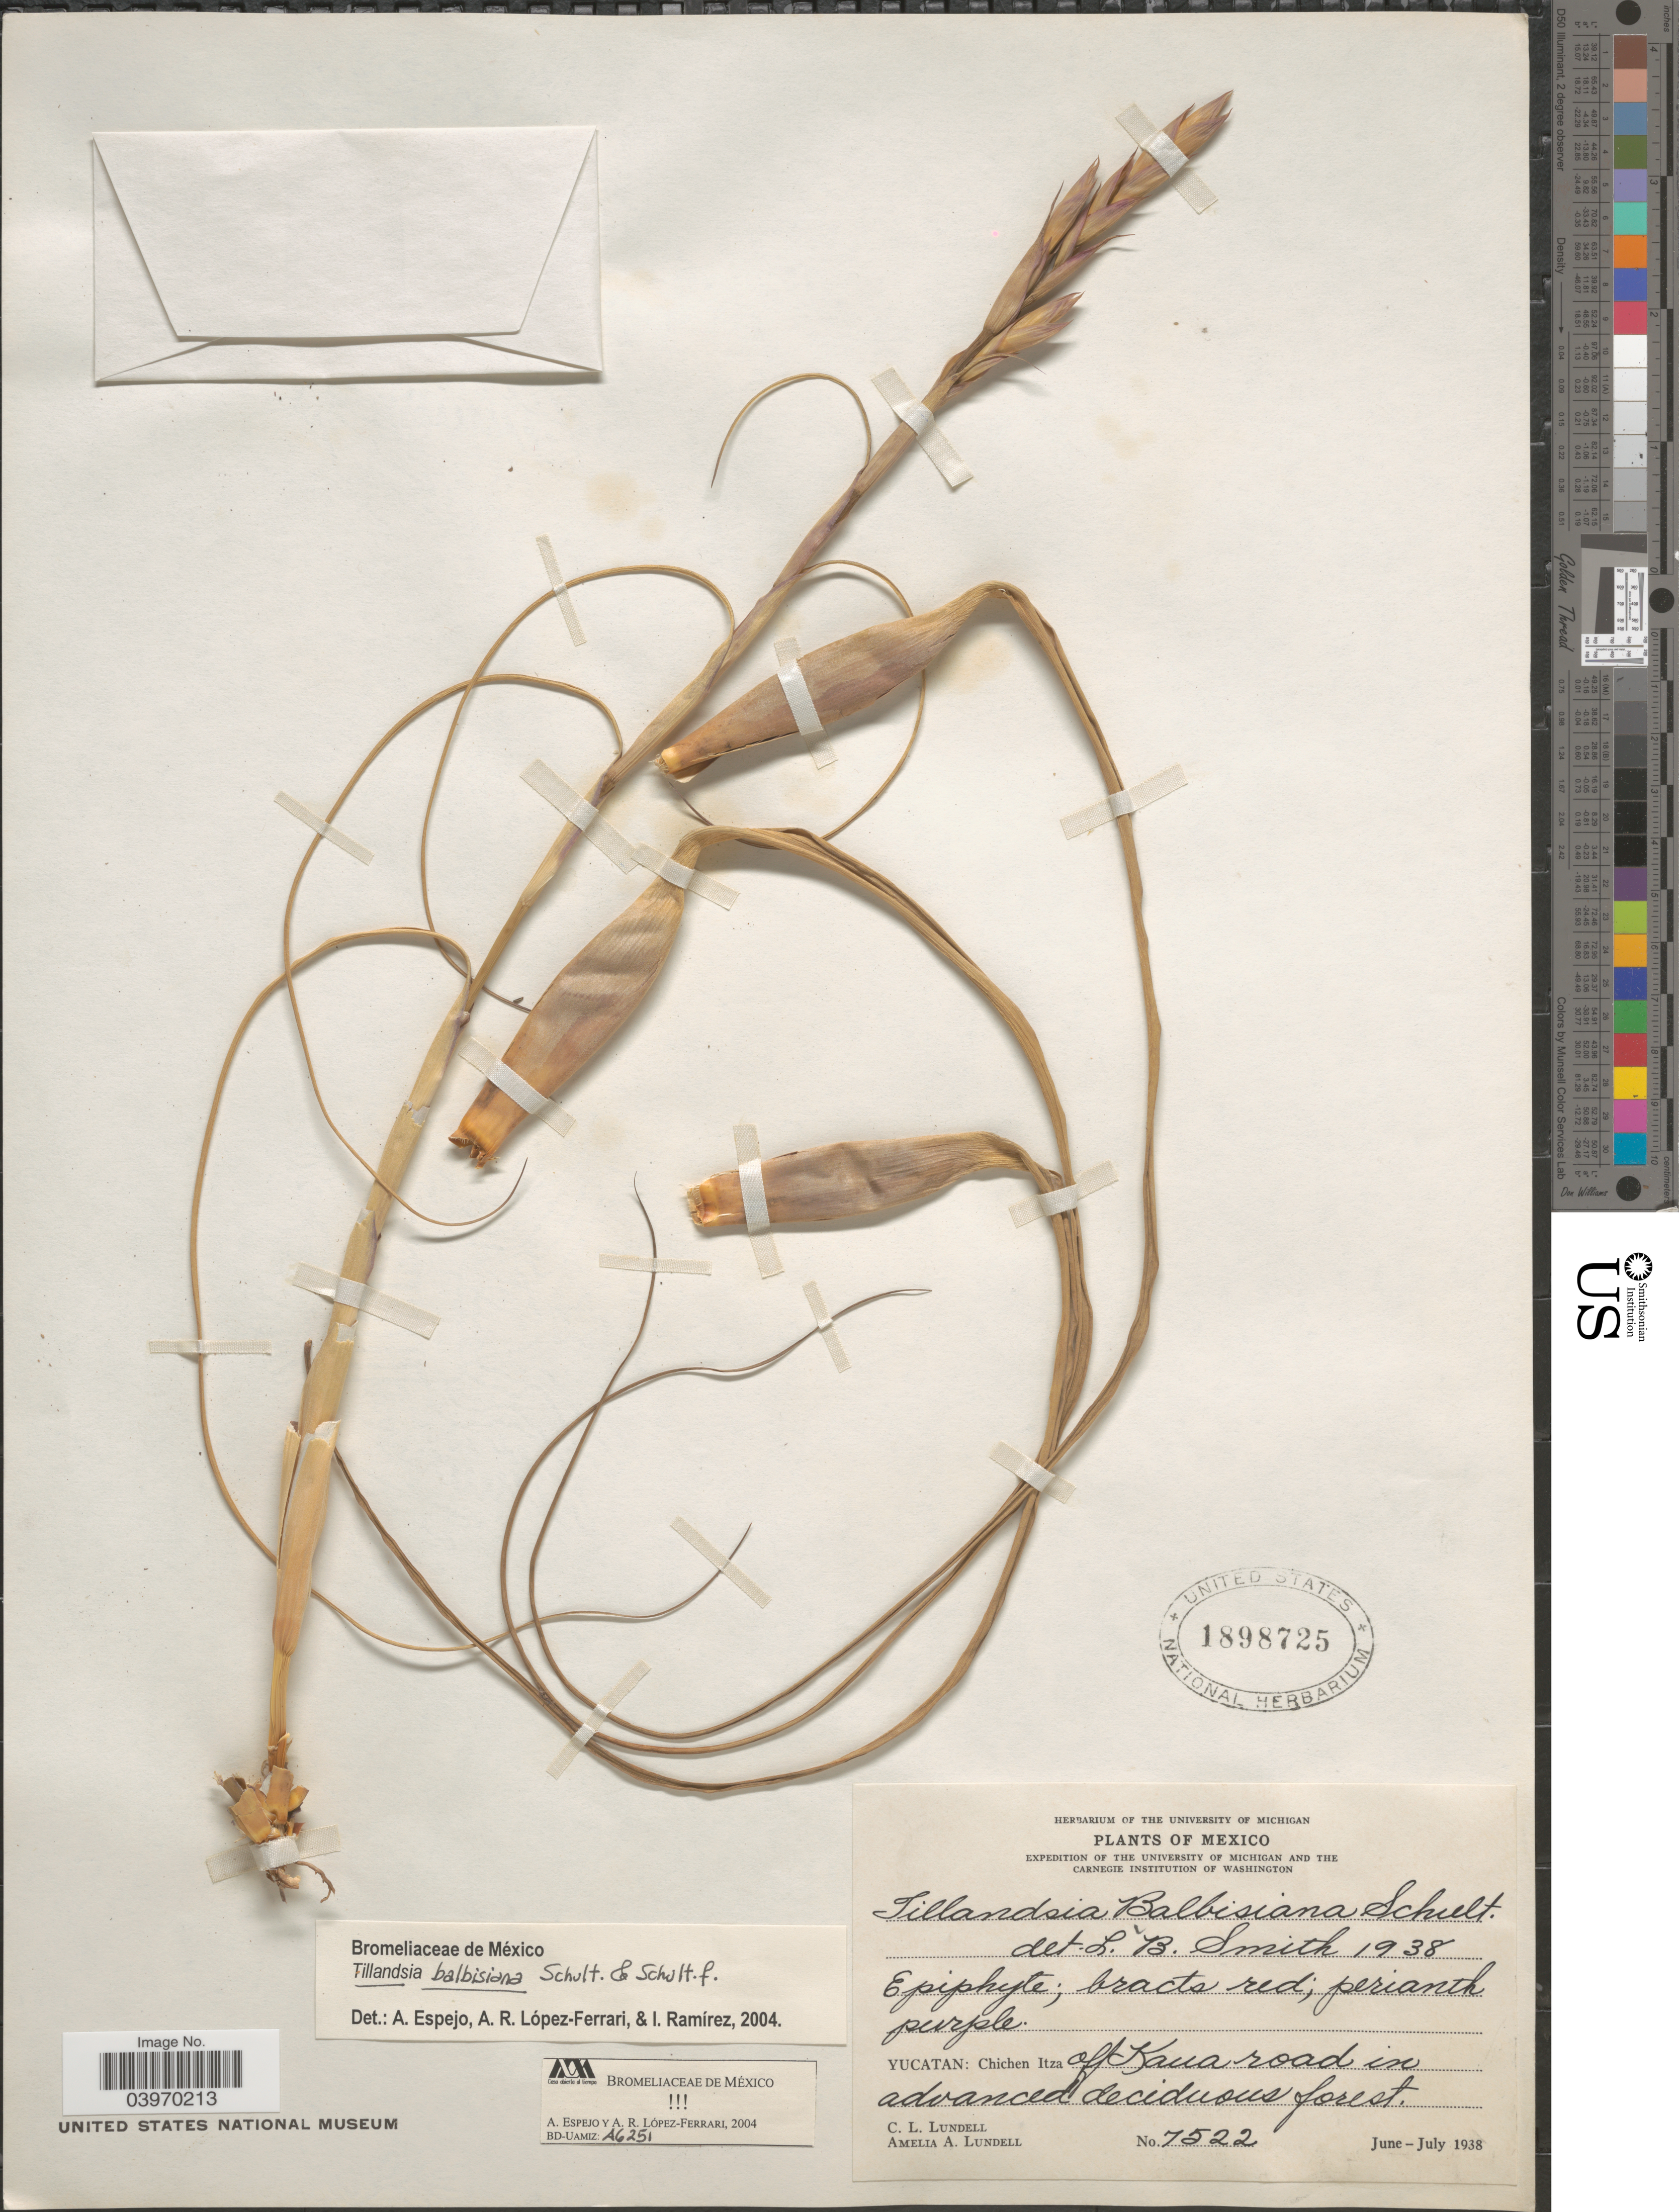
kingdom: Plantae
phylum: Tracheophyta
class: Liliopsida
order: Poales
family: Bromeliaceae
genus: Tillandsia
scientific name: Tillandsia balbisiana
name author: Schult. f.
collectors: C. L. Lundell & A. A. Lundell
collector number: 7522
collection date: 1938-06/1938-07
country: Mexico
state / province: Yucatán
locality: Chichen Itza off Kaua road.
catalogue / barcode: US 1898725